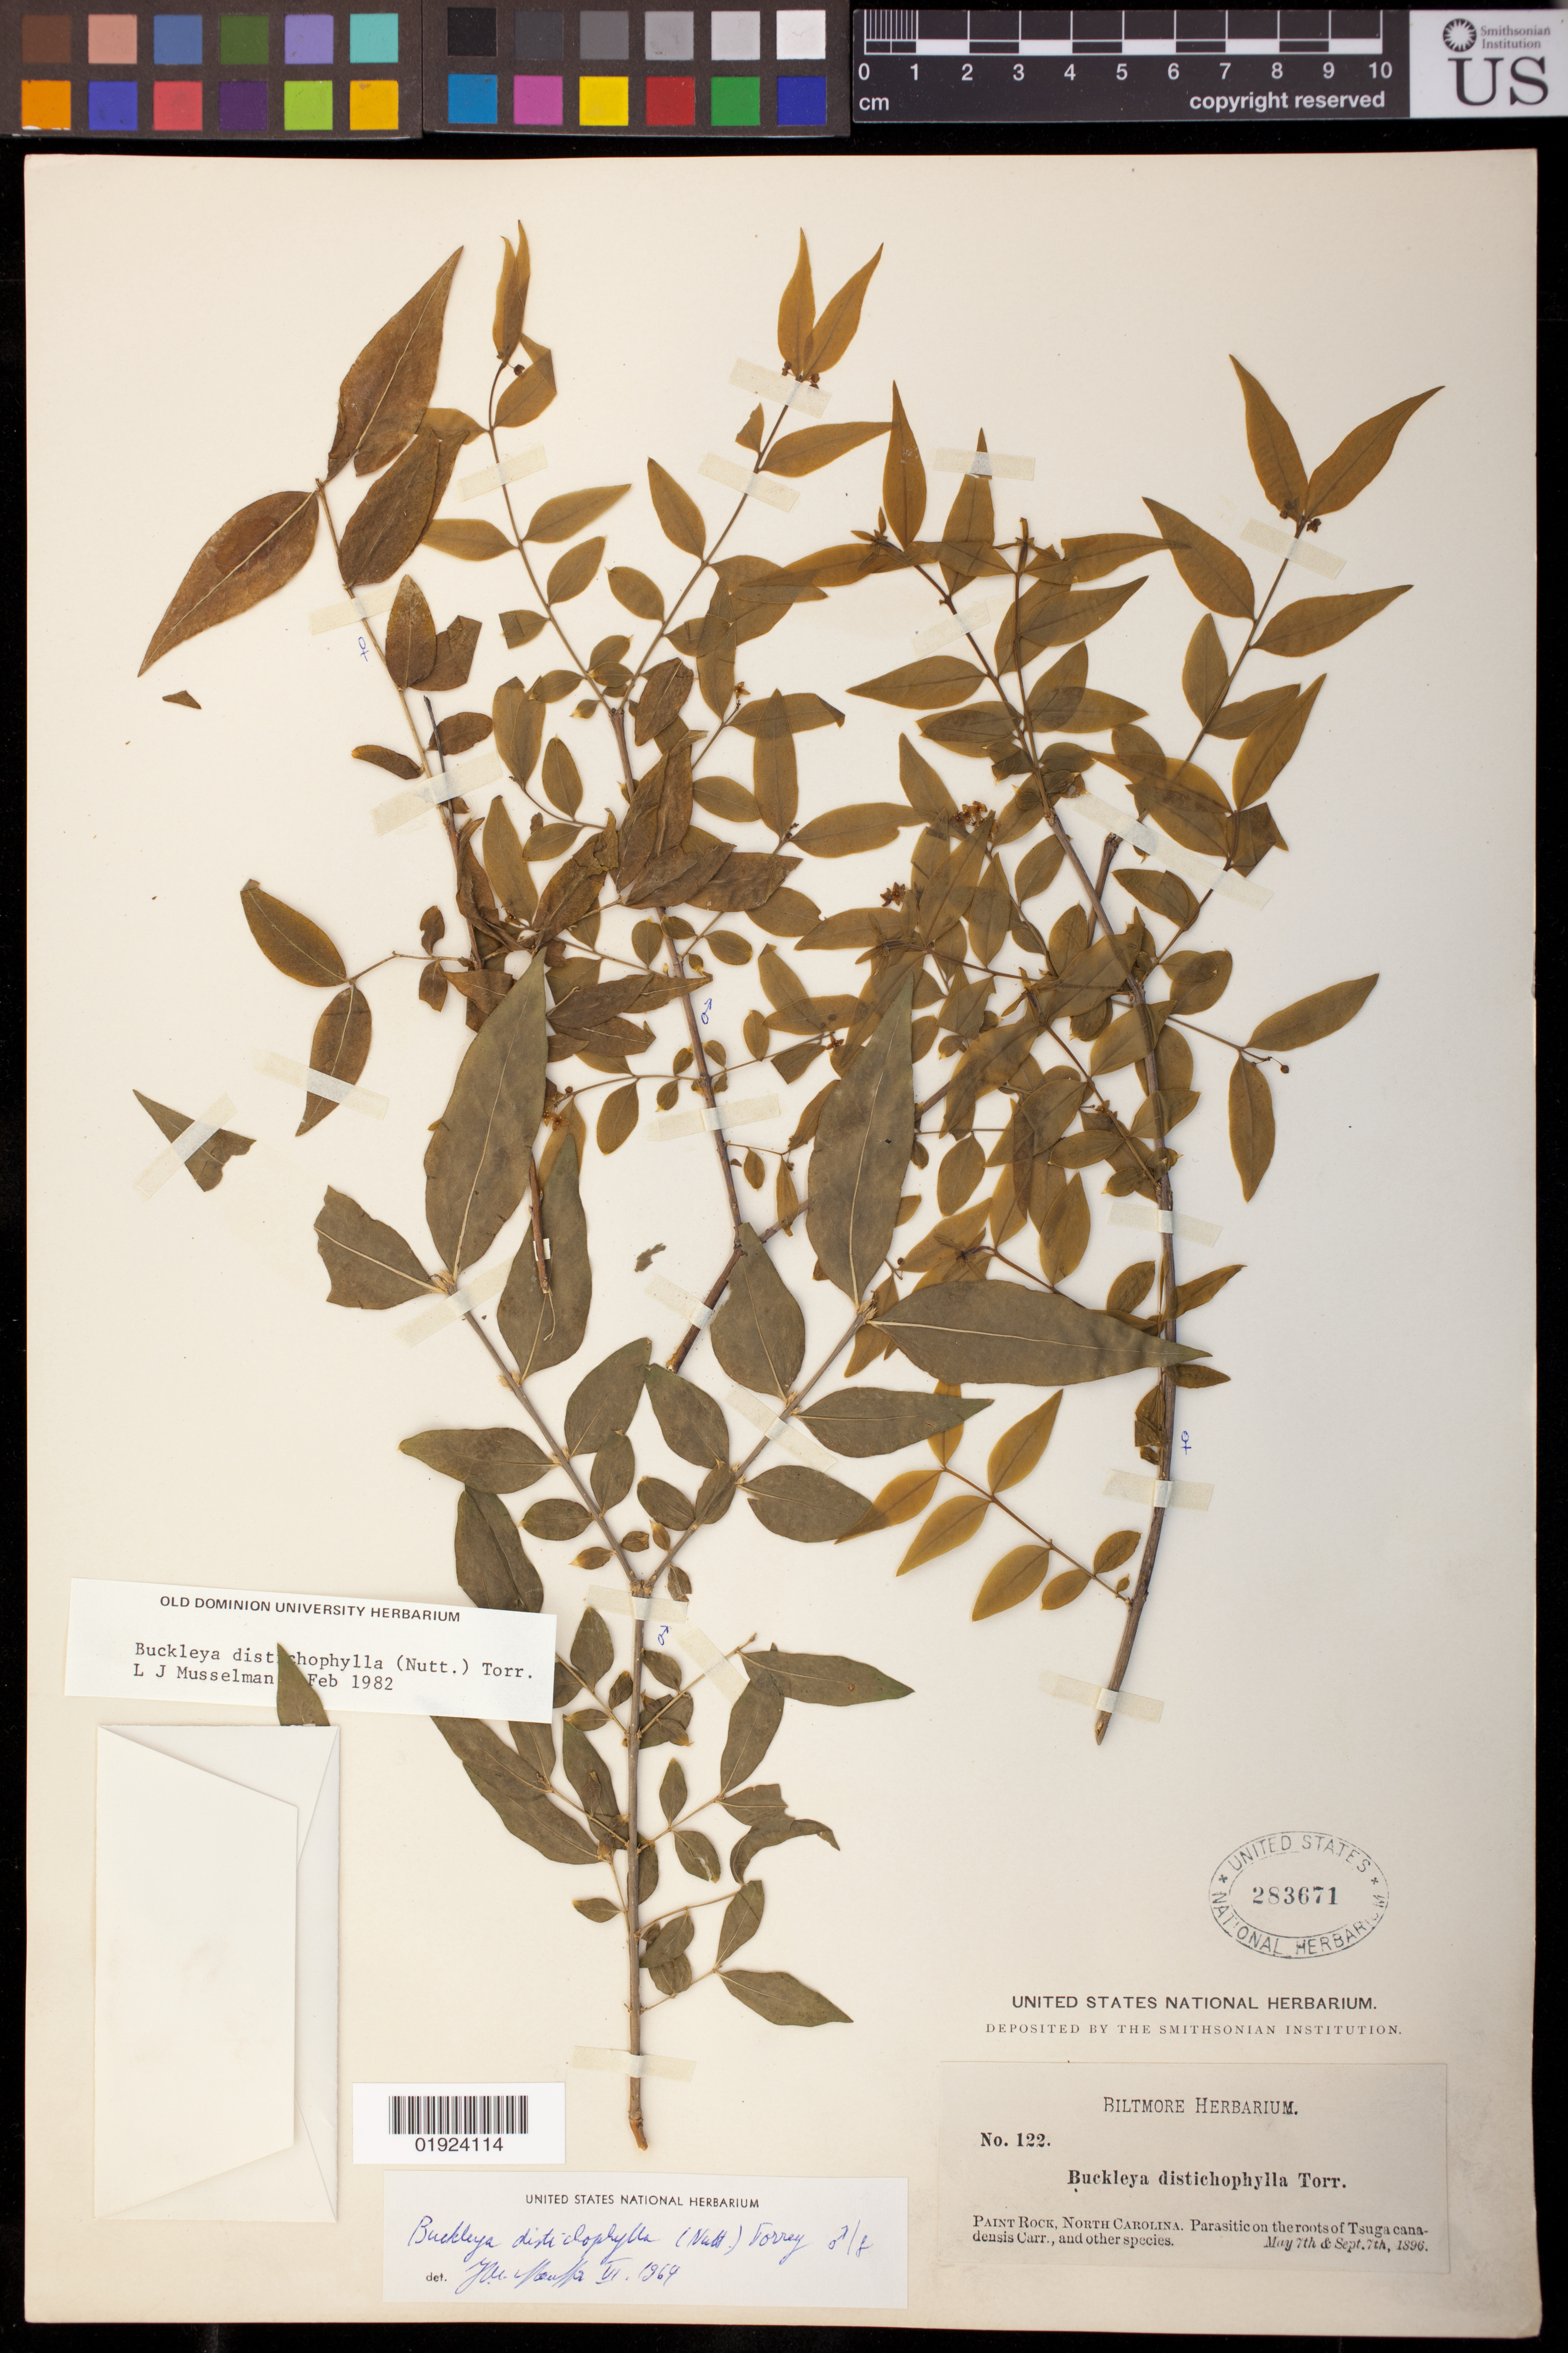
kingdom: Plantae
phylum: Tracheophyta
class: Magnoliopsida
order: Santalales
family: Thesiaceae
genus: Buckleya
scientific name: Buckleya distichophylla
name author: (Nutt.) Torr.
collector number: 122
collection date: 1896-05-07,1896-09-07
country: United States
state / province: North Carolina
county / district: Madison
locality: Paint Rock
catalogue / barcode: US 283671